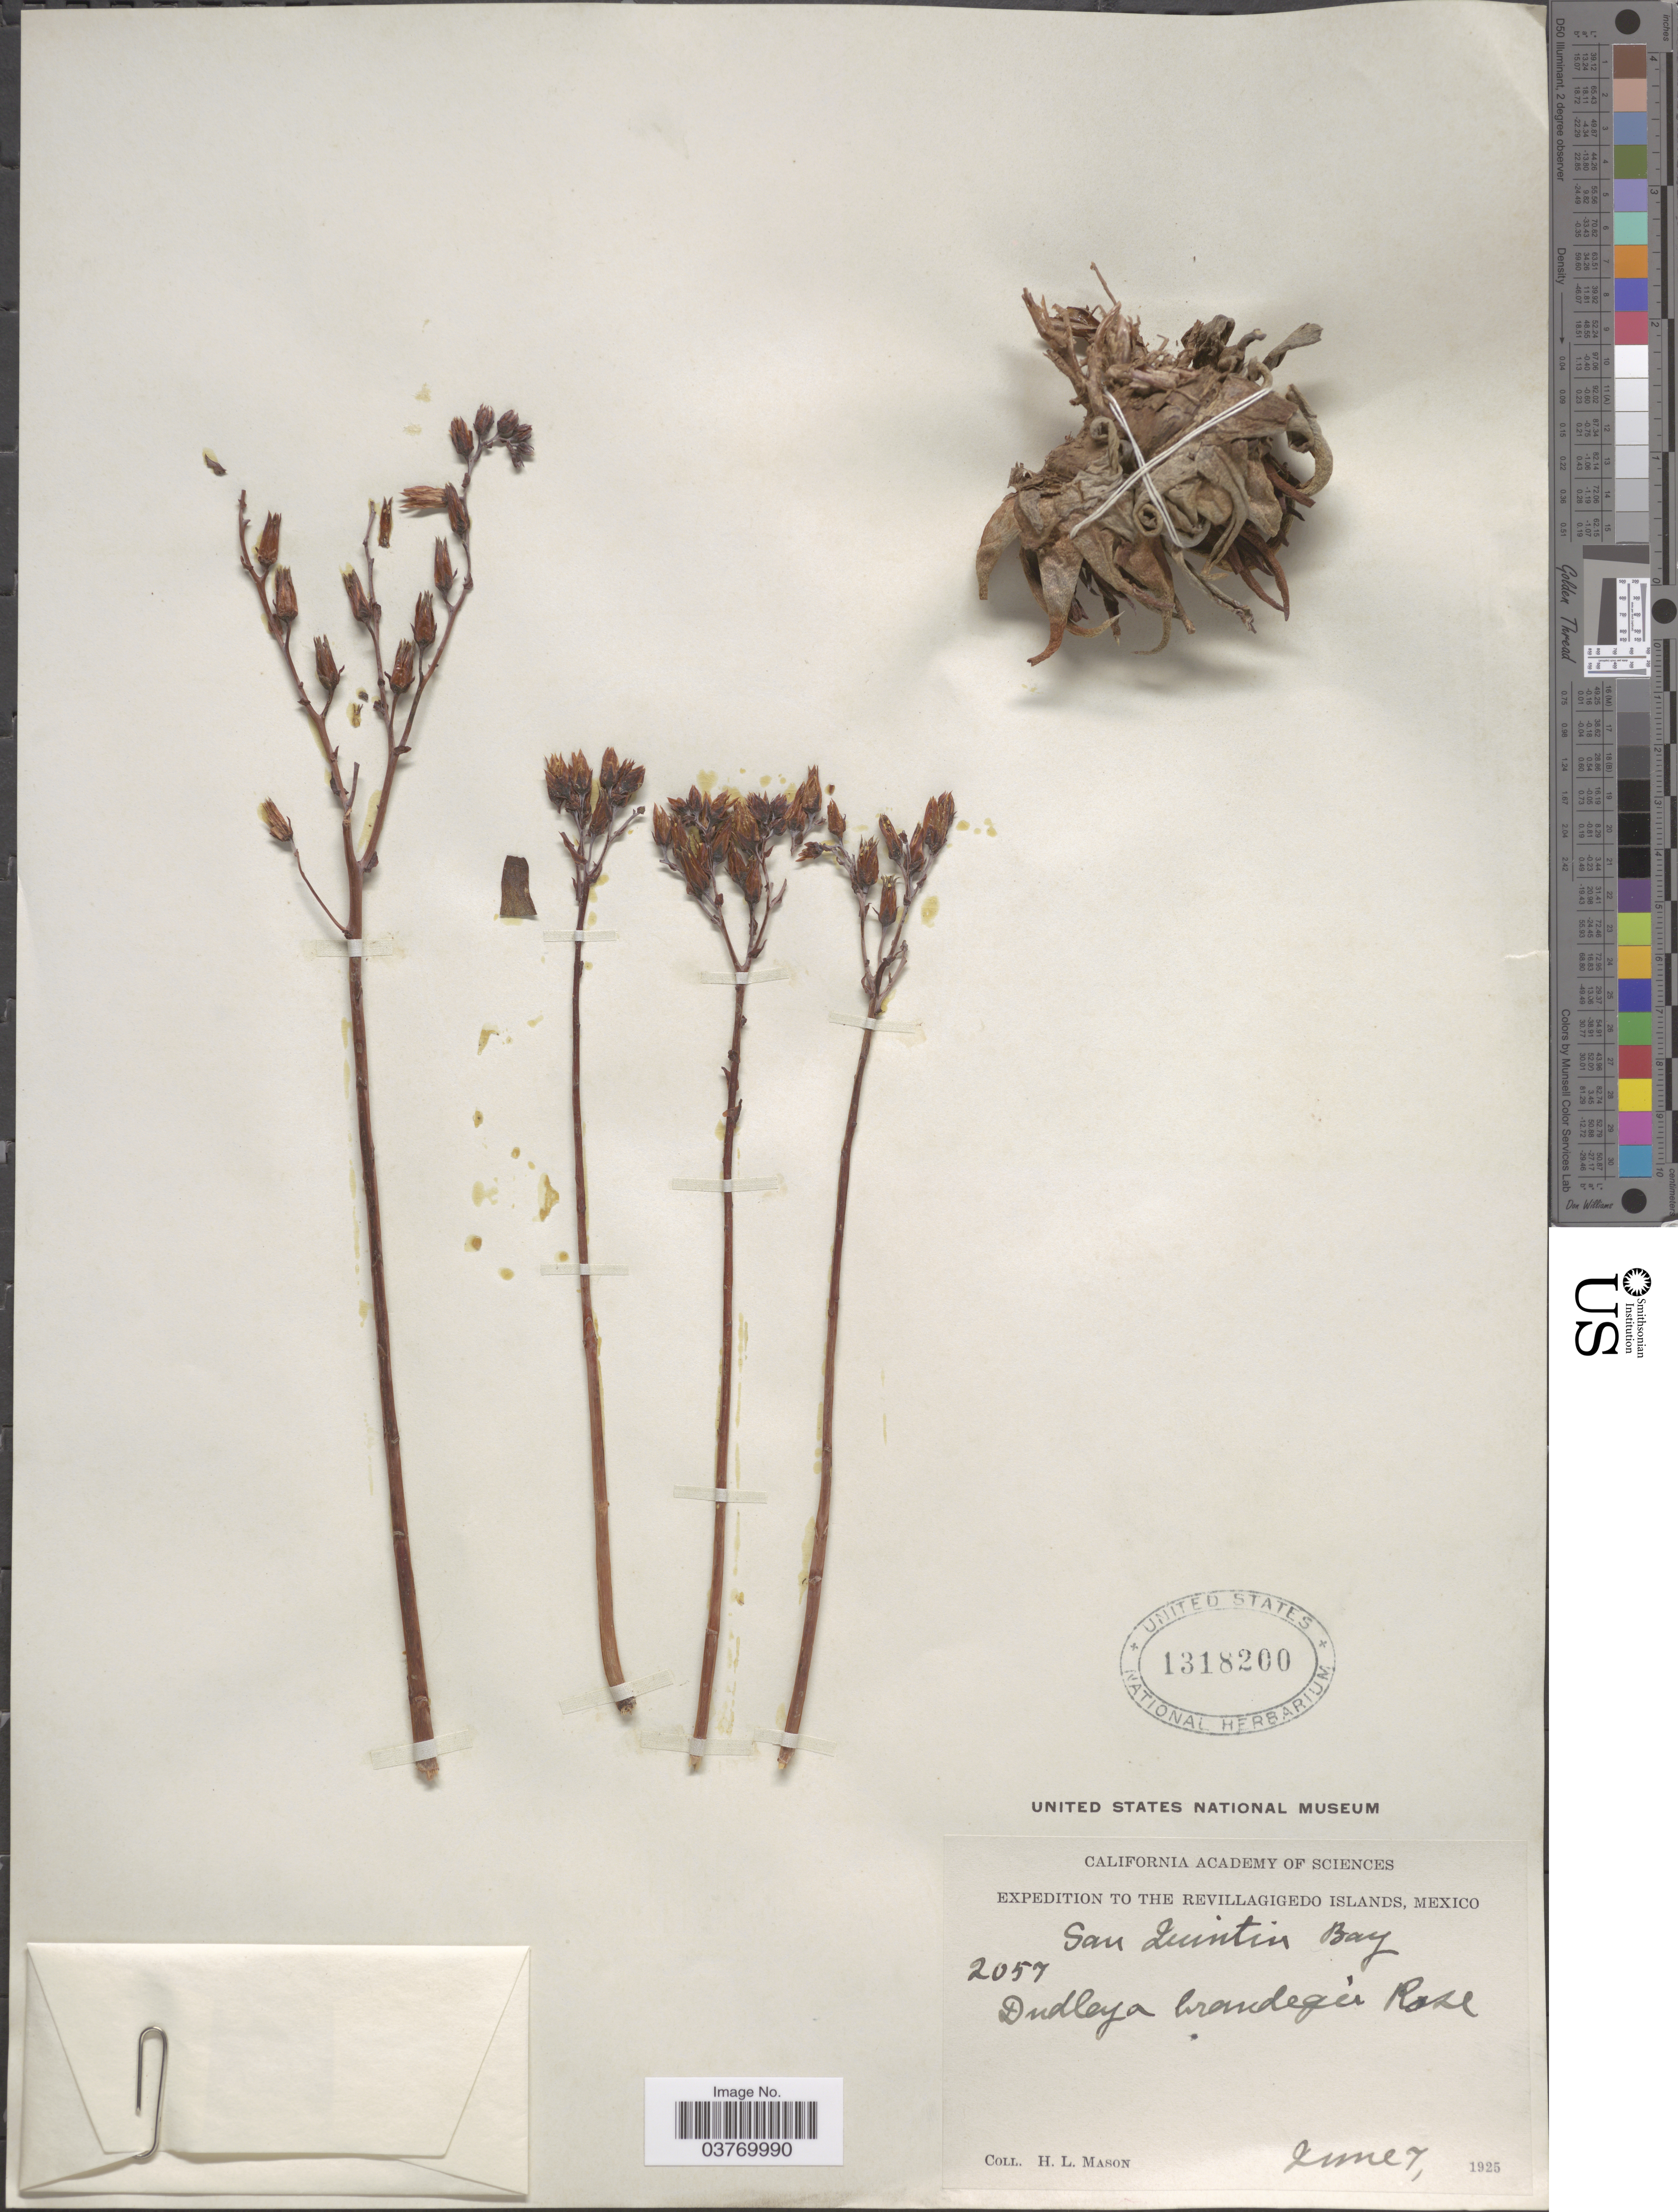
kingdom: Plantae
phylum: Tracheophyta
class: Magnoliopsida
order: Saxifragales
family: Crassulaceae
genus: Dudleya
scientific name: Dudleya cultrata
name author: Rose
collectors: H. L. Mason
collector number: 2057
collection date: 1925-06-07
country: Mexico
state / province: Colima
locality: The Revillagigedo Islands. San Quintin Bay.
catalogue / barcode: US 1318200